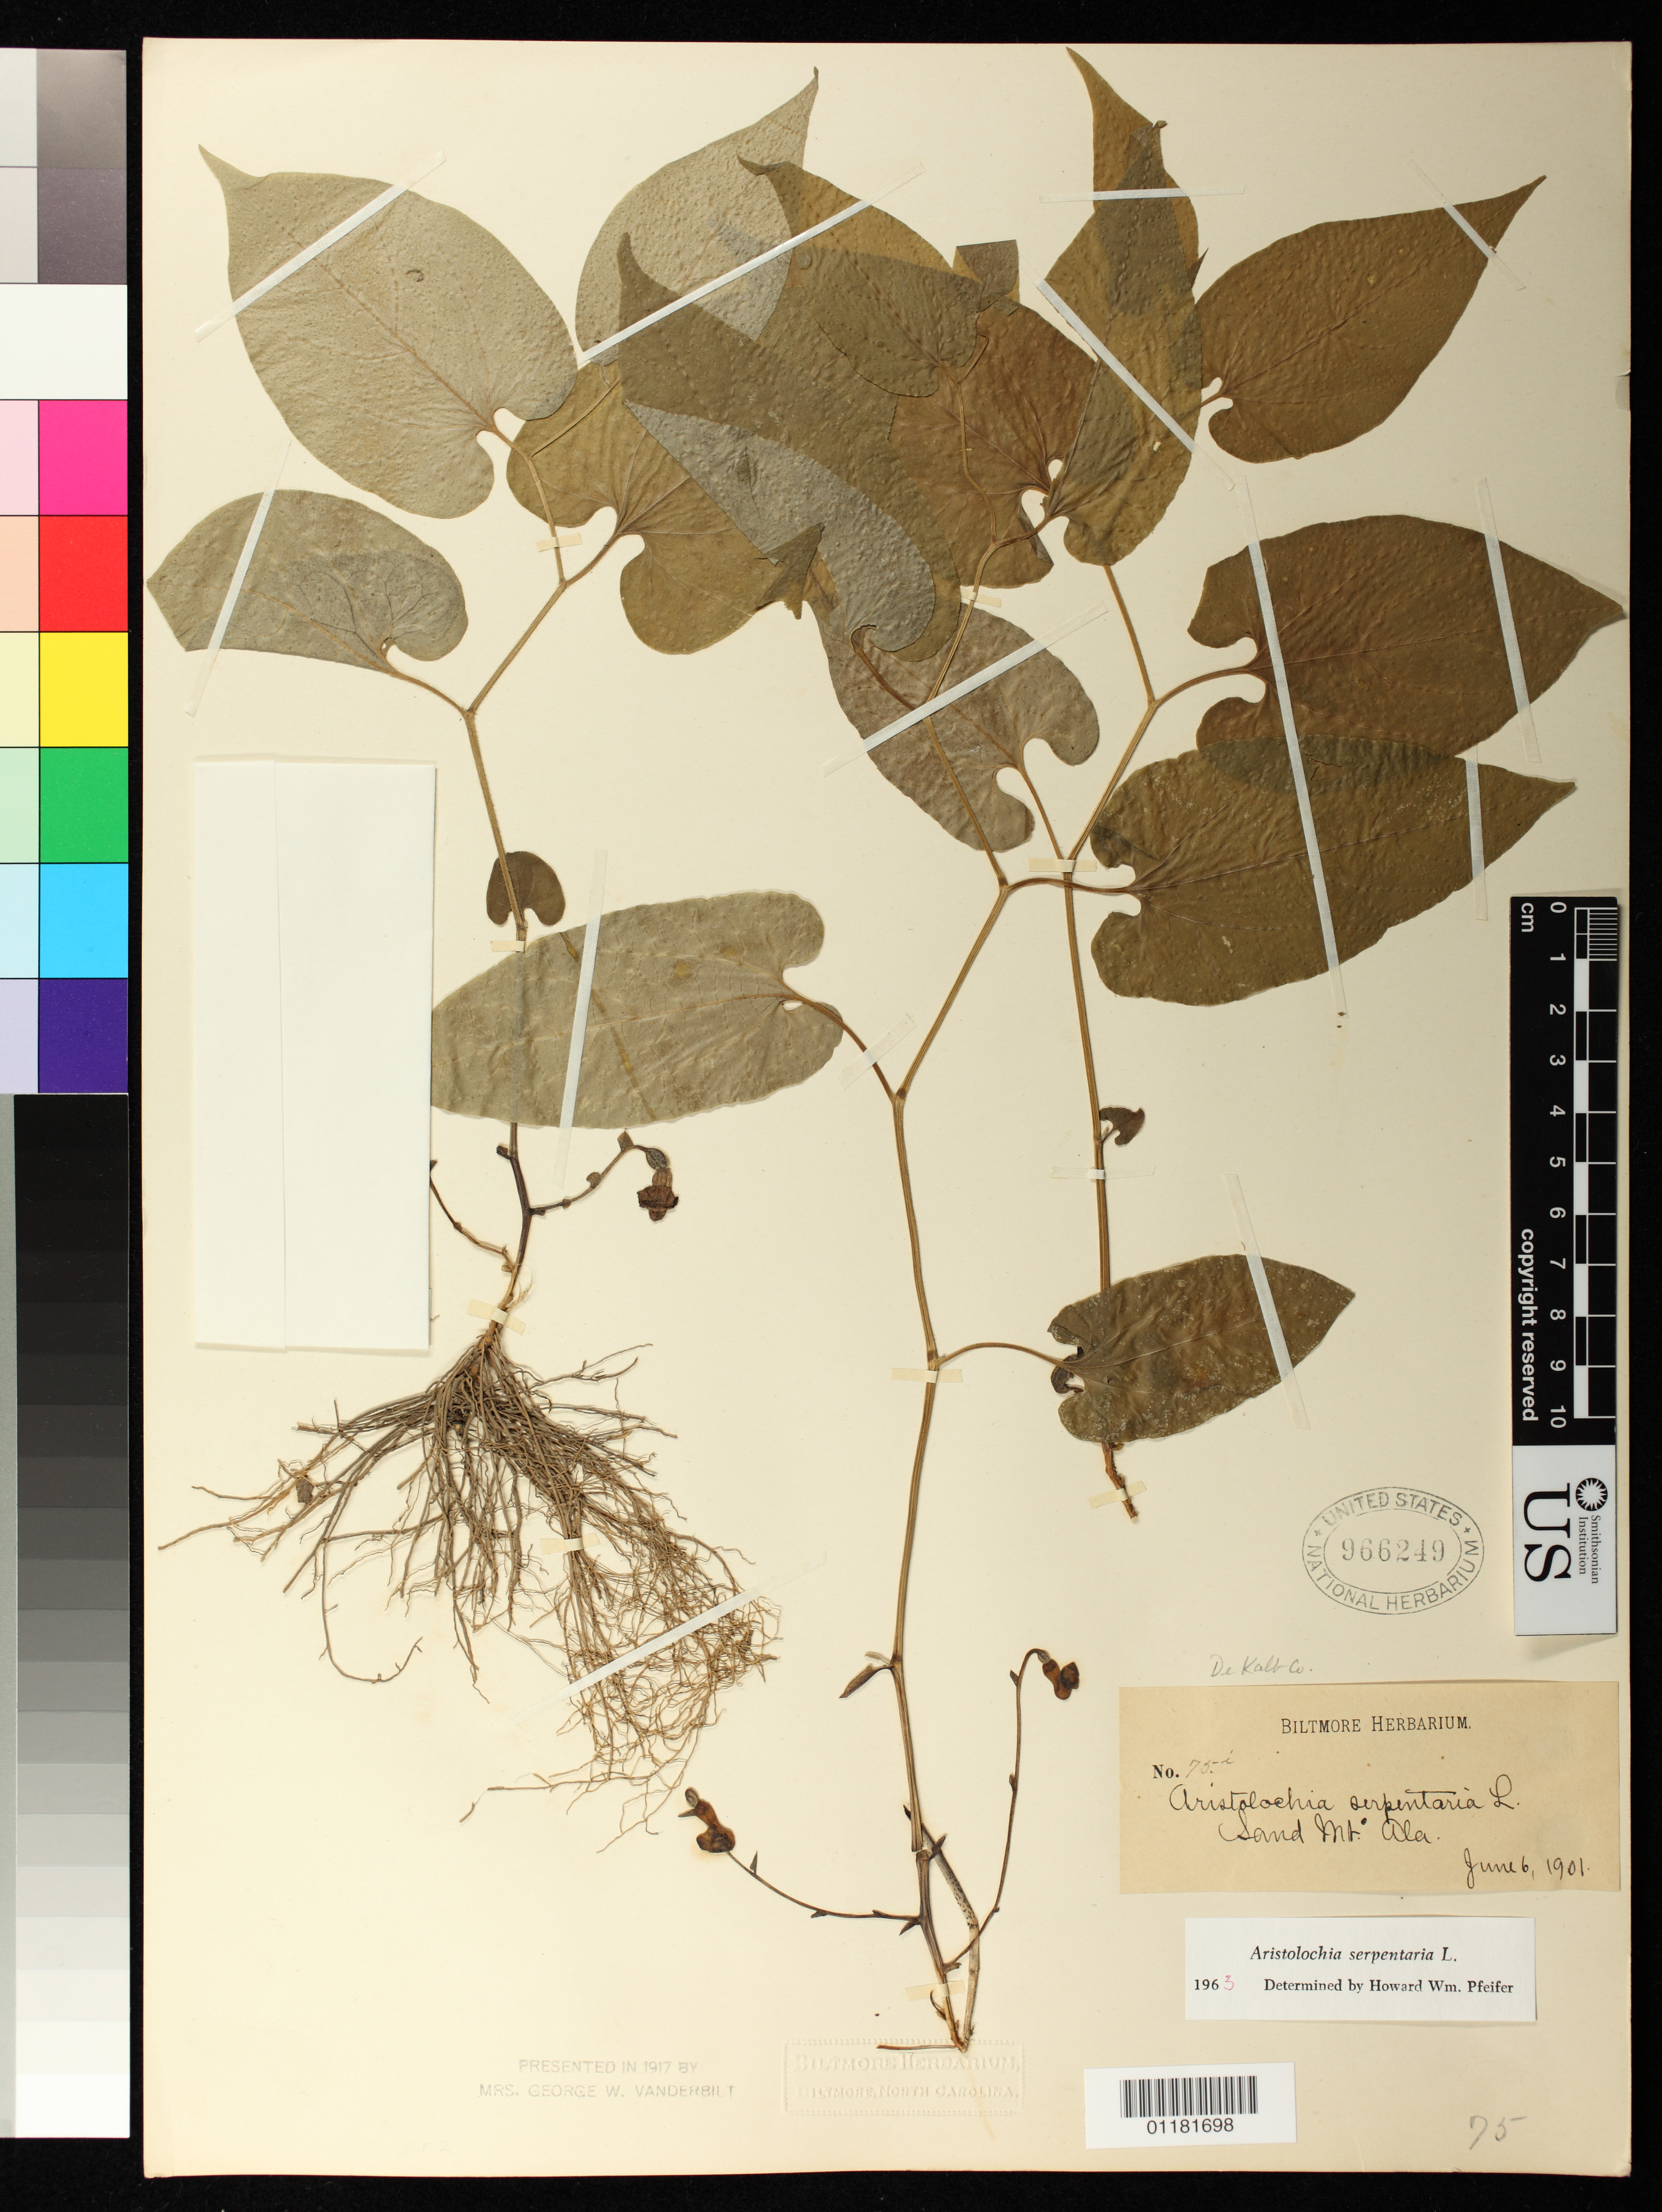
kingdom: Plantae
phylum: Tracheophyta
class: Magnoliopsida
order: Piperales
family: Aristolochiaceae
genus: Aristolochia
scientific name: Aristolochia serpentaria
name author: L.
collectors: ex herb. Biltmore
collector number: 75i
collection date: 1901-06-06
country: United States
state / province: Alabama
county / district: DeKalb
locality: Sand Mountain, DeKalb County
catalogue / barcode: US 966249